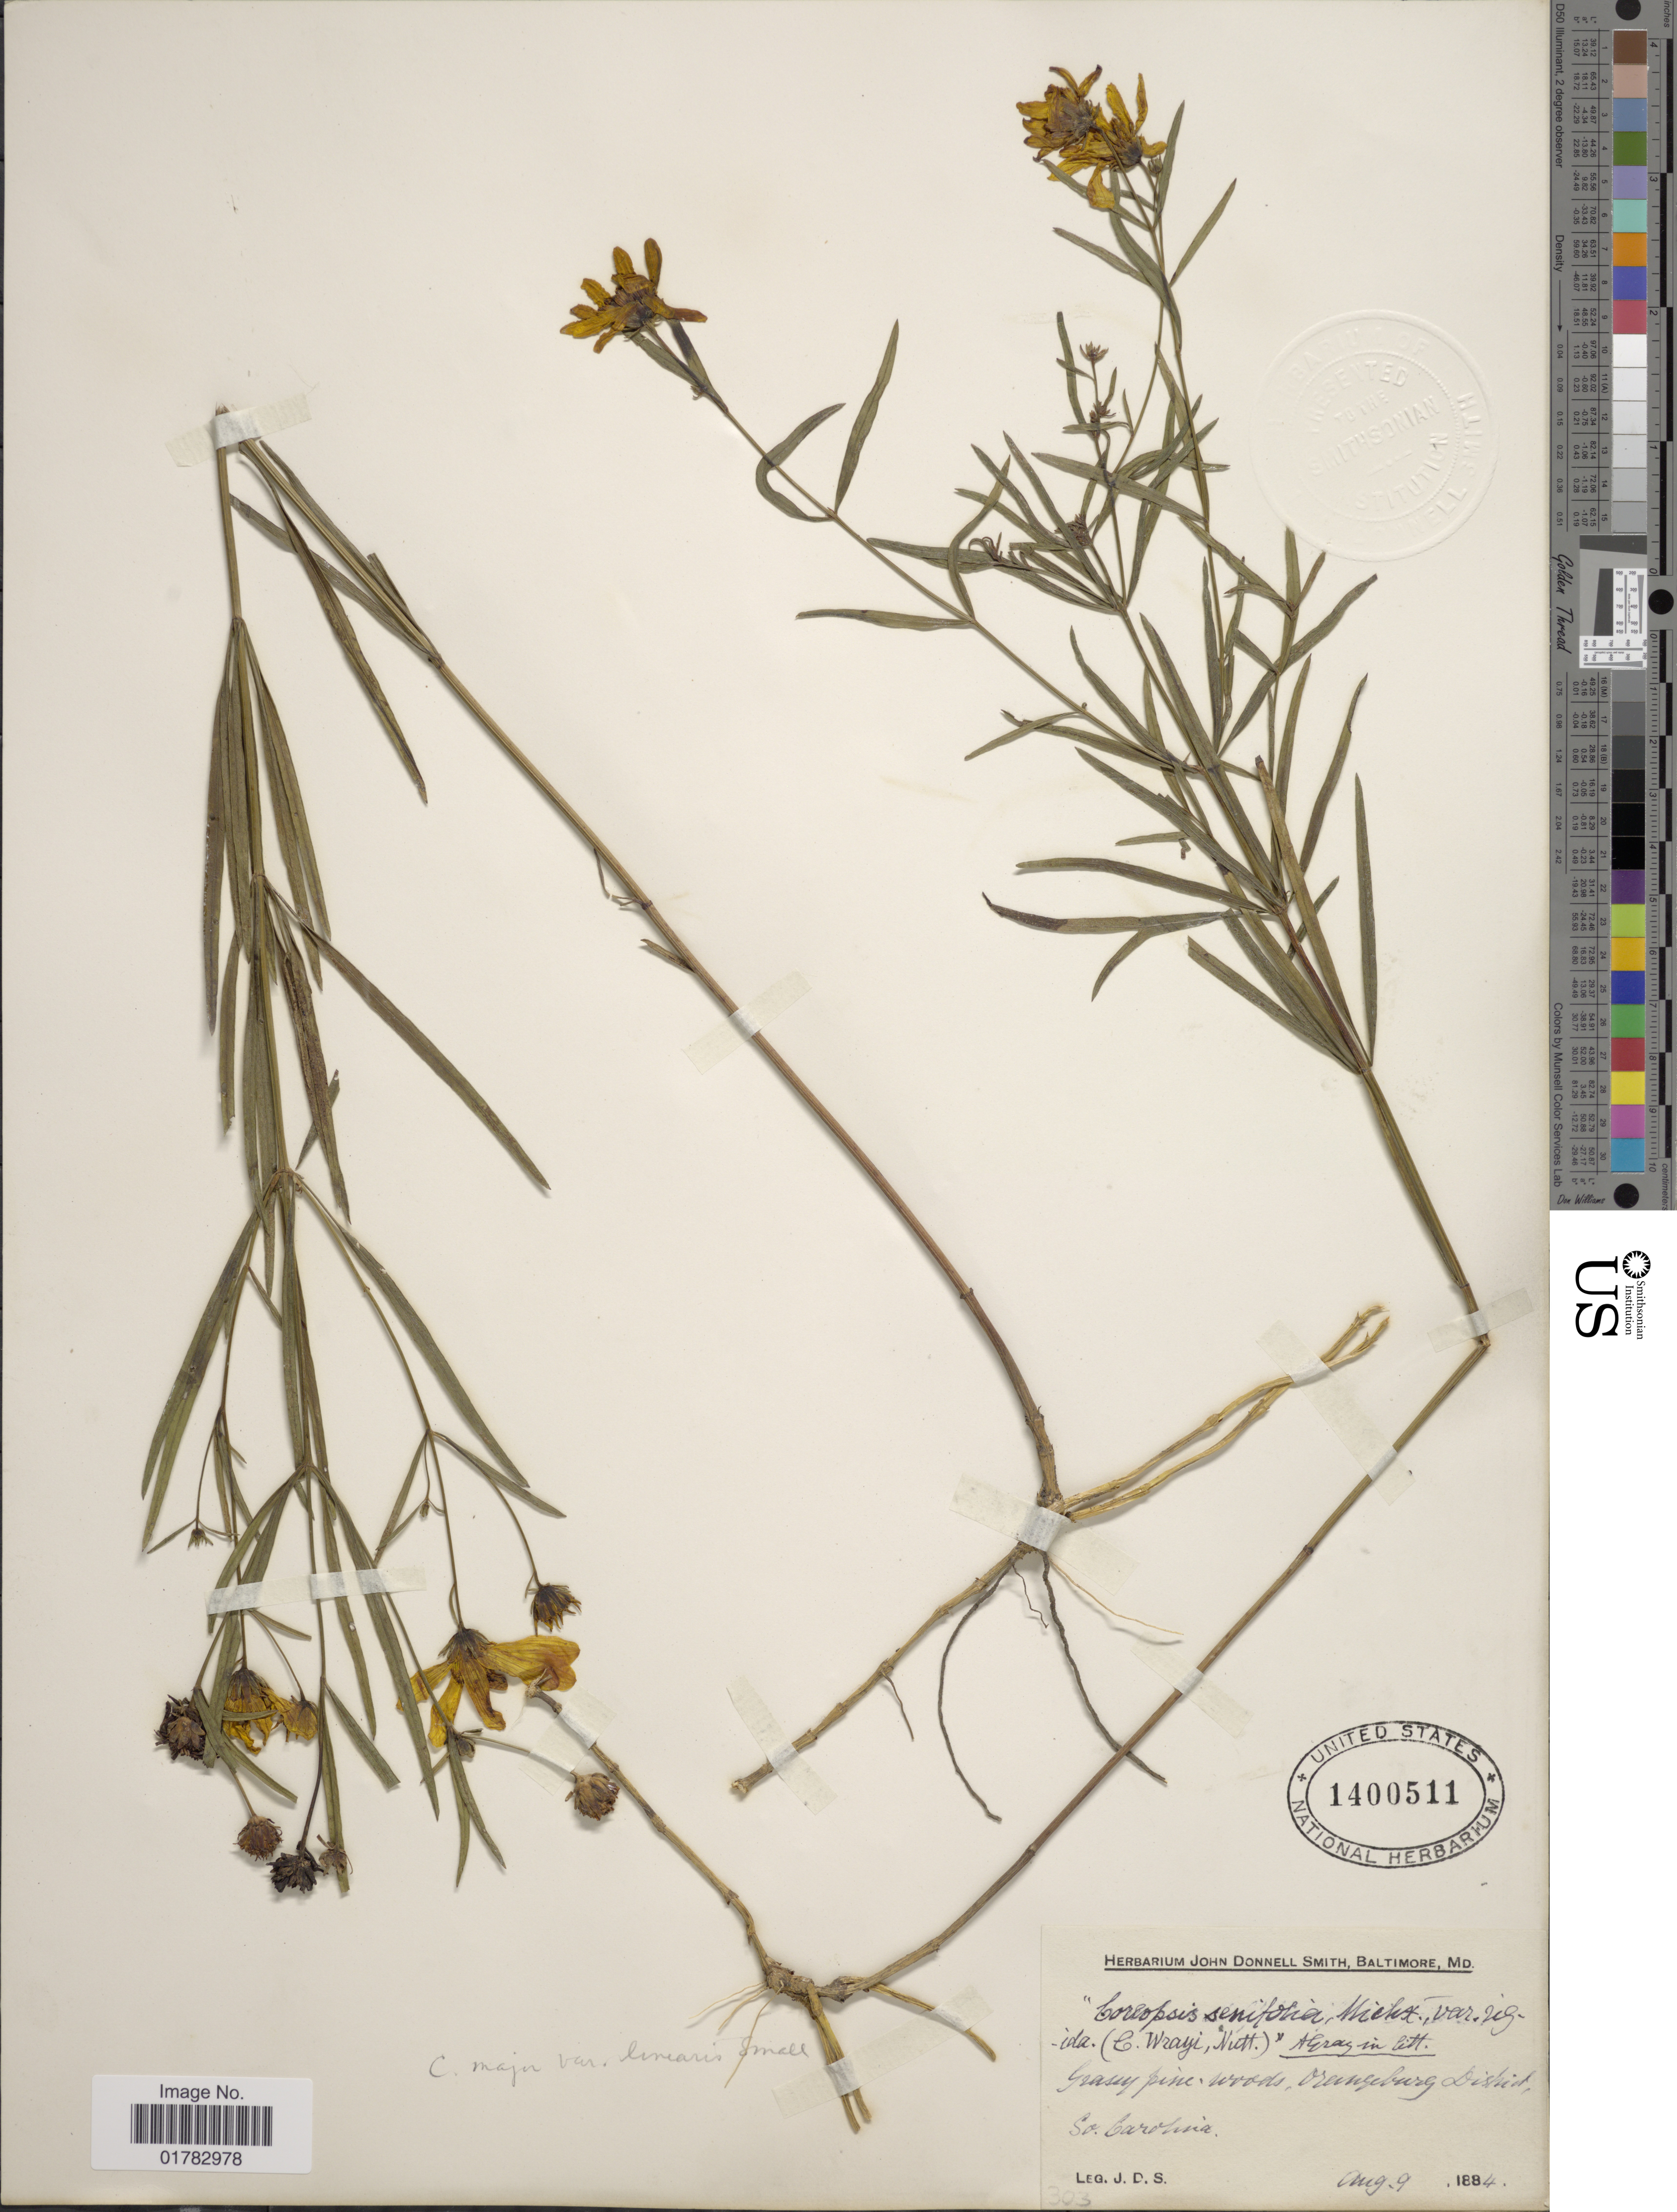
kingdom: Plantae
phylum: Tracheophyta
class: Magnoliopsida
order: Asterales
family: Asteraceae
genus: Coreopsis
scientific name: Coreopsis major var. linearis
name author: Small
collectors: J. Donnell Smith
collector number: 303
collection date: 1884-08-09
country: United States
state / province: South Carolina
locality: Grassy pine, woods, Orangeburg District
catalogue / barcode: US 1400511